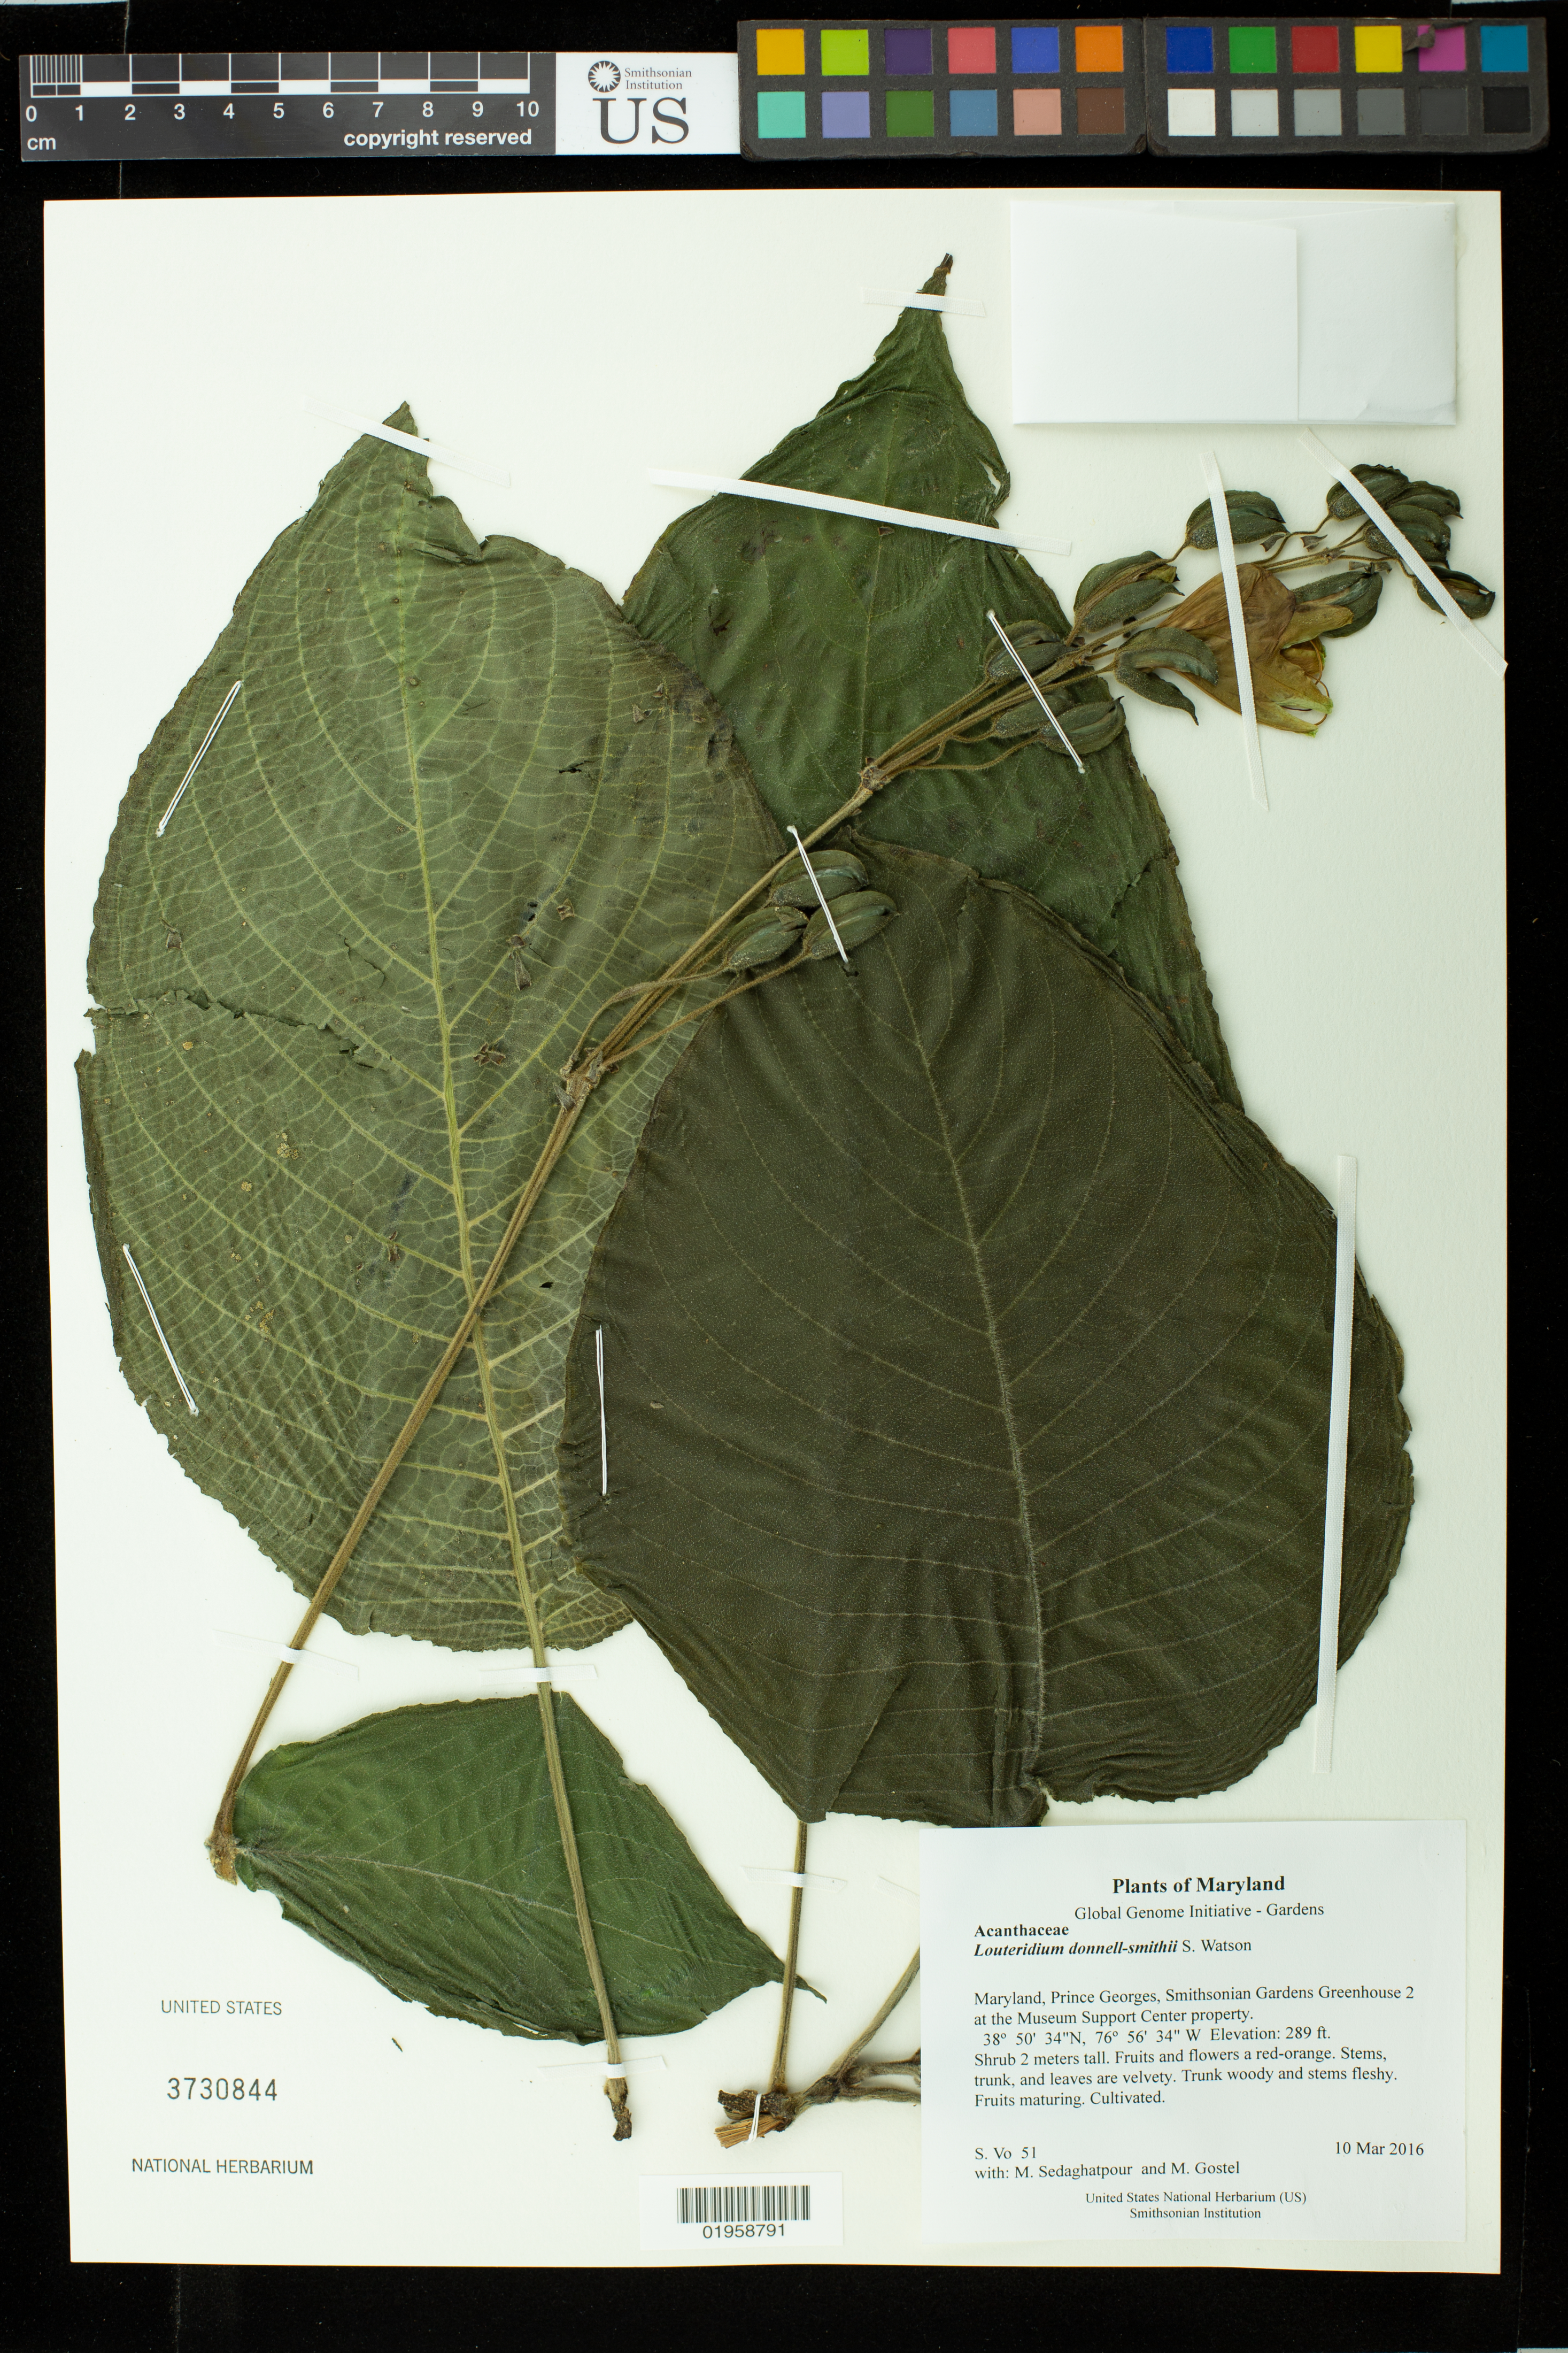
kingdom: Plantae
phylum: Tracheophyta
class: Magnoliopsida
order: Lamiales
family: Acanthaceae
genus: Louteridium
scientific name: Louteridium donnell-smithii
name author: S. Watson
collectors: S. Vo, M. Sedaghatpour & M. R. Gostel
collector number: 51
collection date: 2016-03-10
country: United States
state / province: Maryland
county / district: Prince George's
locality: Smithsonian Gardens Greenhouse 2 at the Museum Support Center property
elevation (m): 88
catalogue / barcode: US 3730844